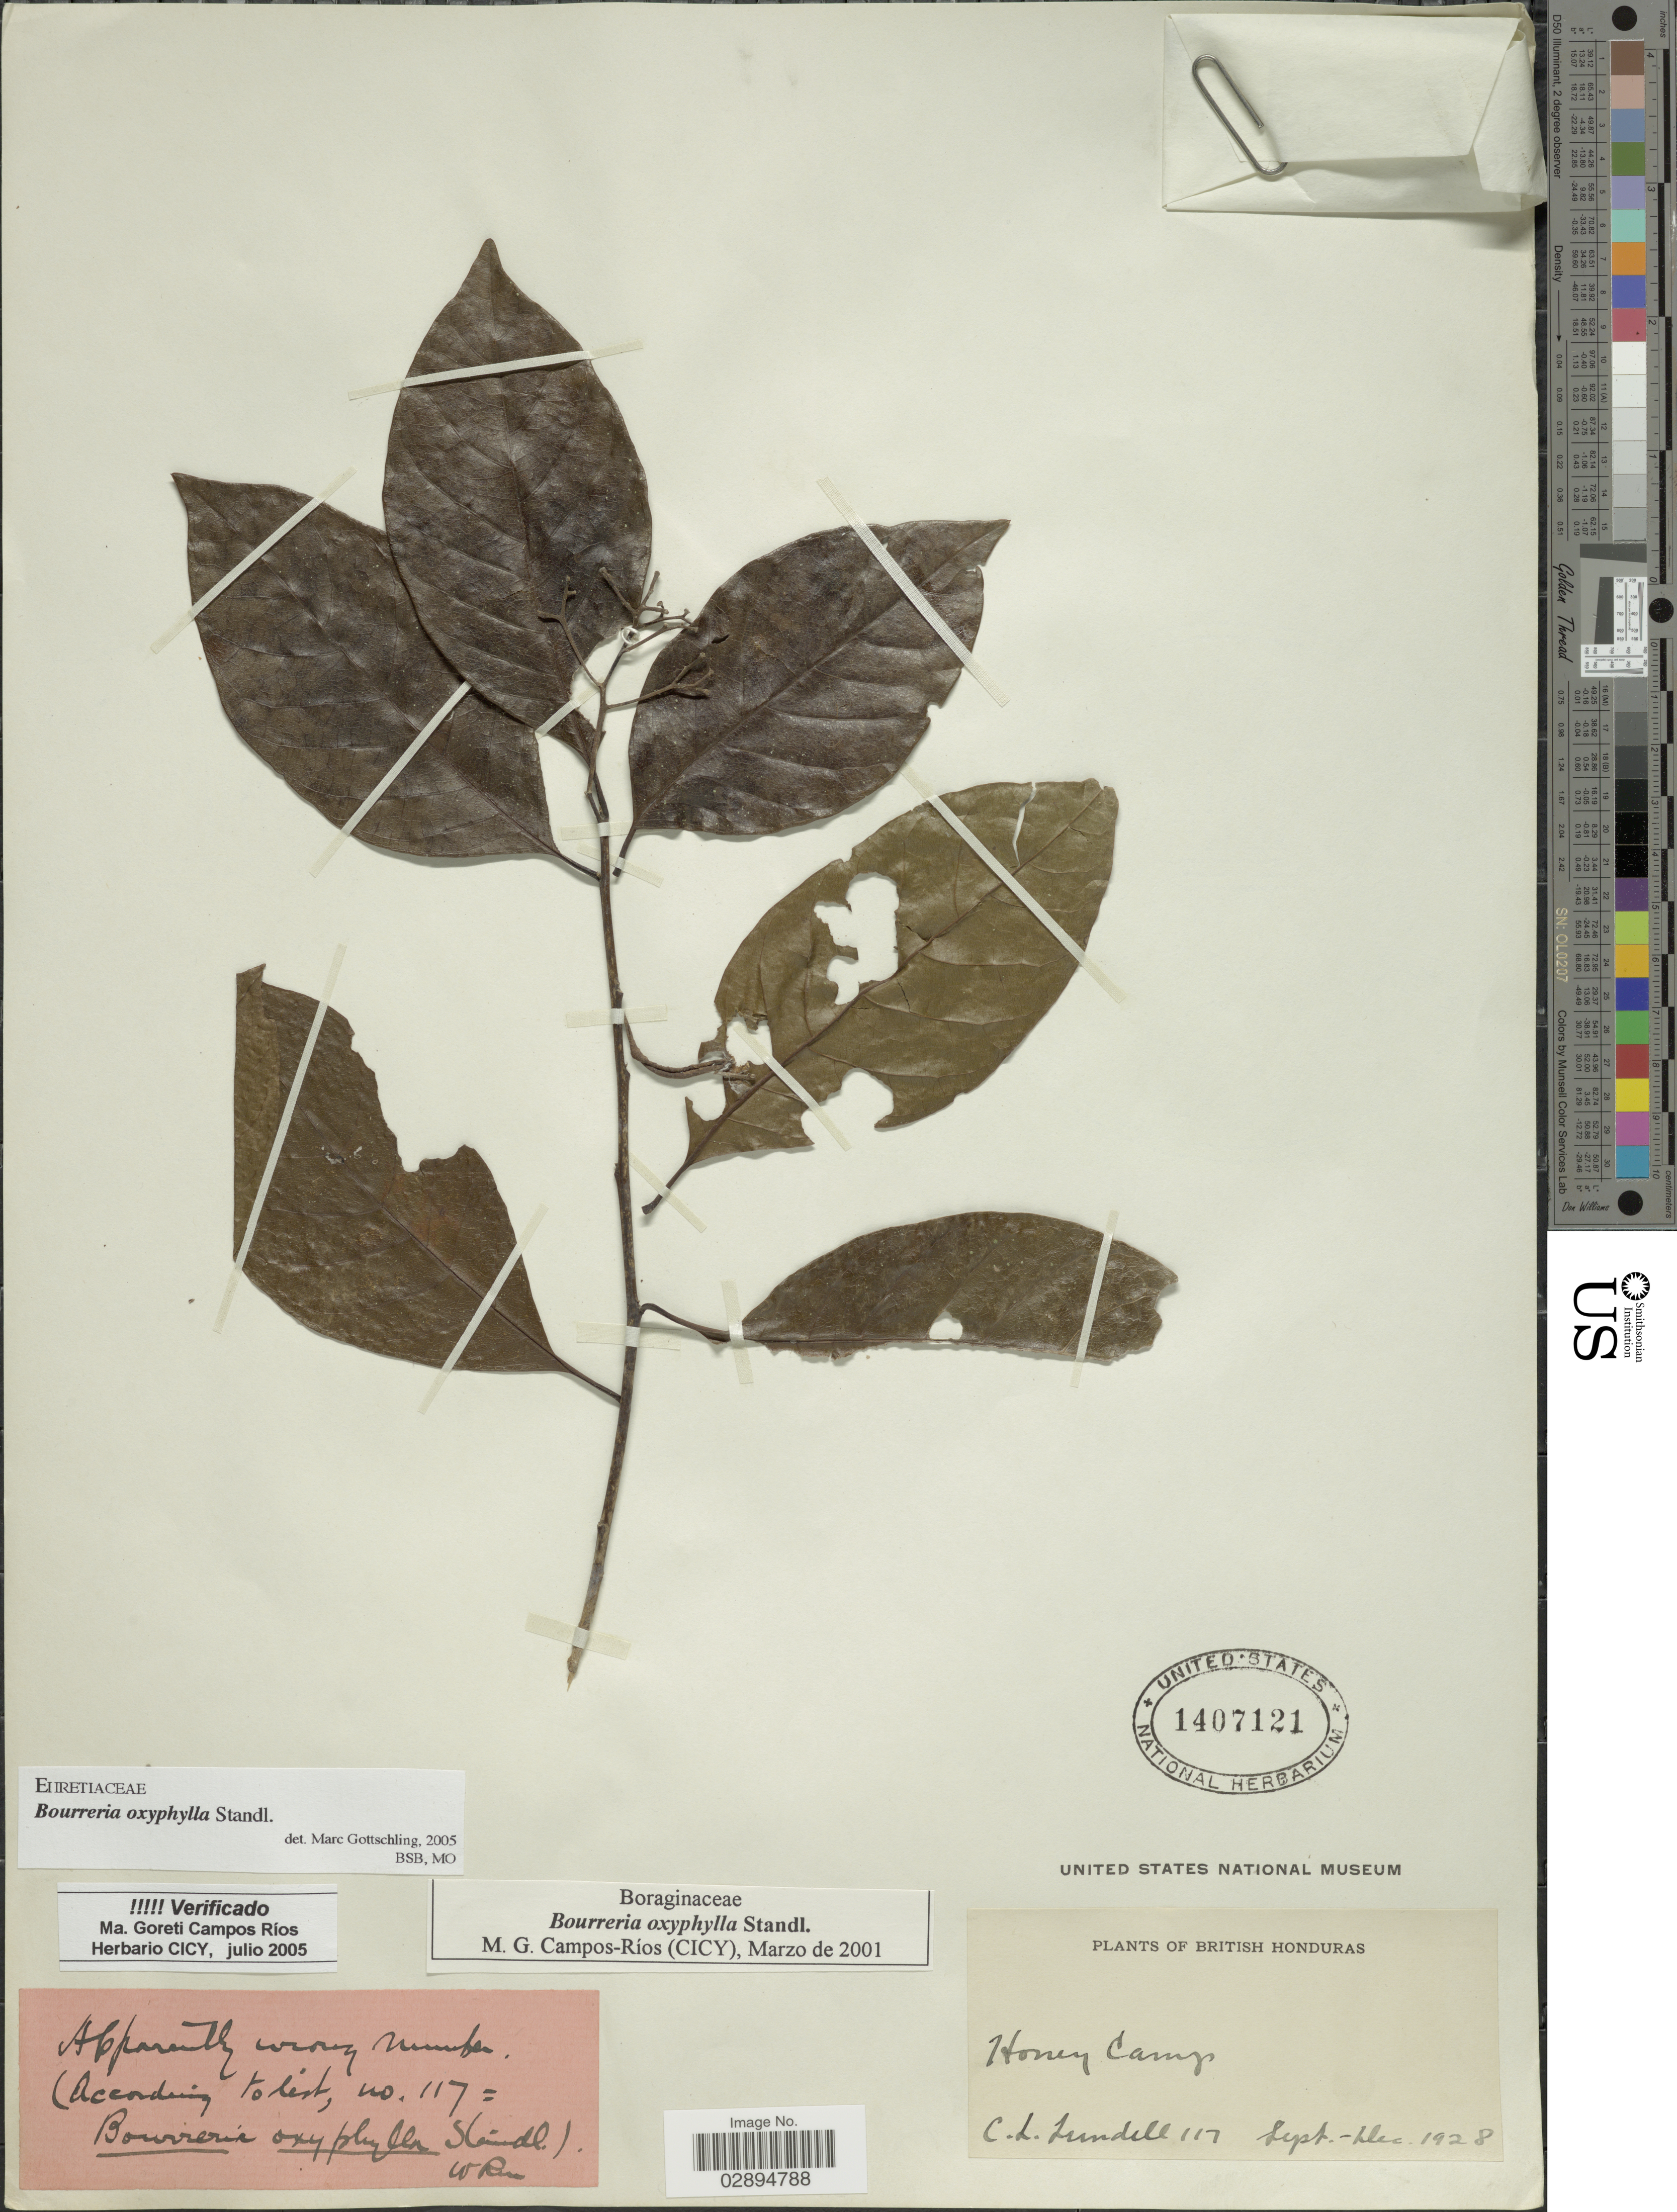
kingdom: Plantae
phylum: Tracheophyta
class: Magnoliopsida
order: Boraginales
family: Ehretiaceae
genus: Bourreria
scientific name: Bourreria oxyphylla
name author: Standl.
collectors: C. L. Lundell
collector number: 117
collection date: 1928-09/1928-12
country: Belize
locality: British Honduras. Honey Camp.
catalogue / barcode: US 1407121